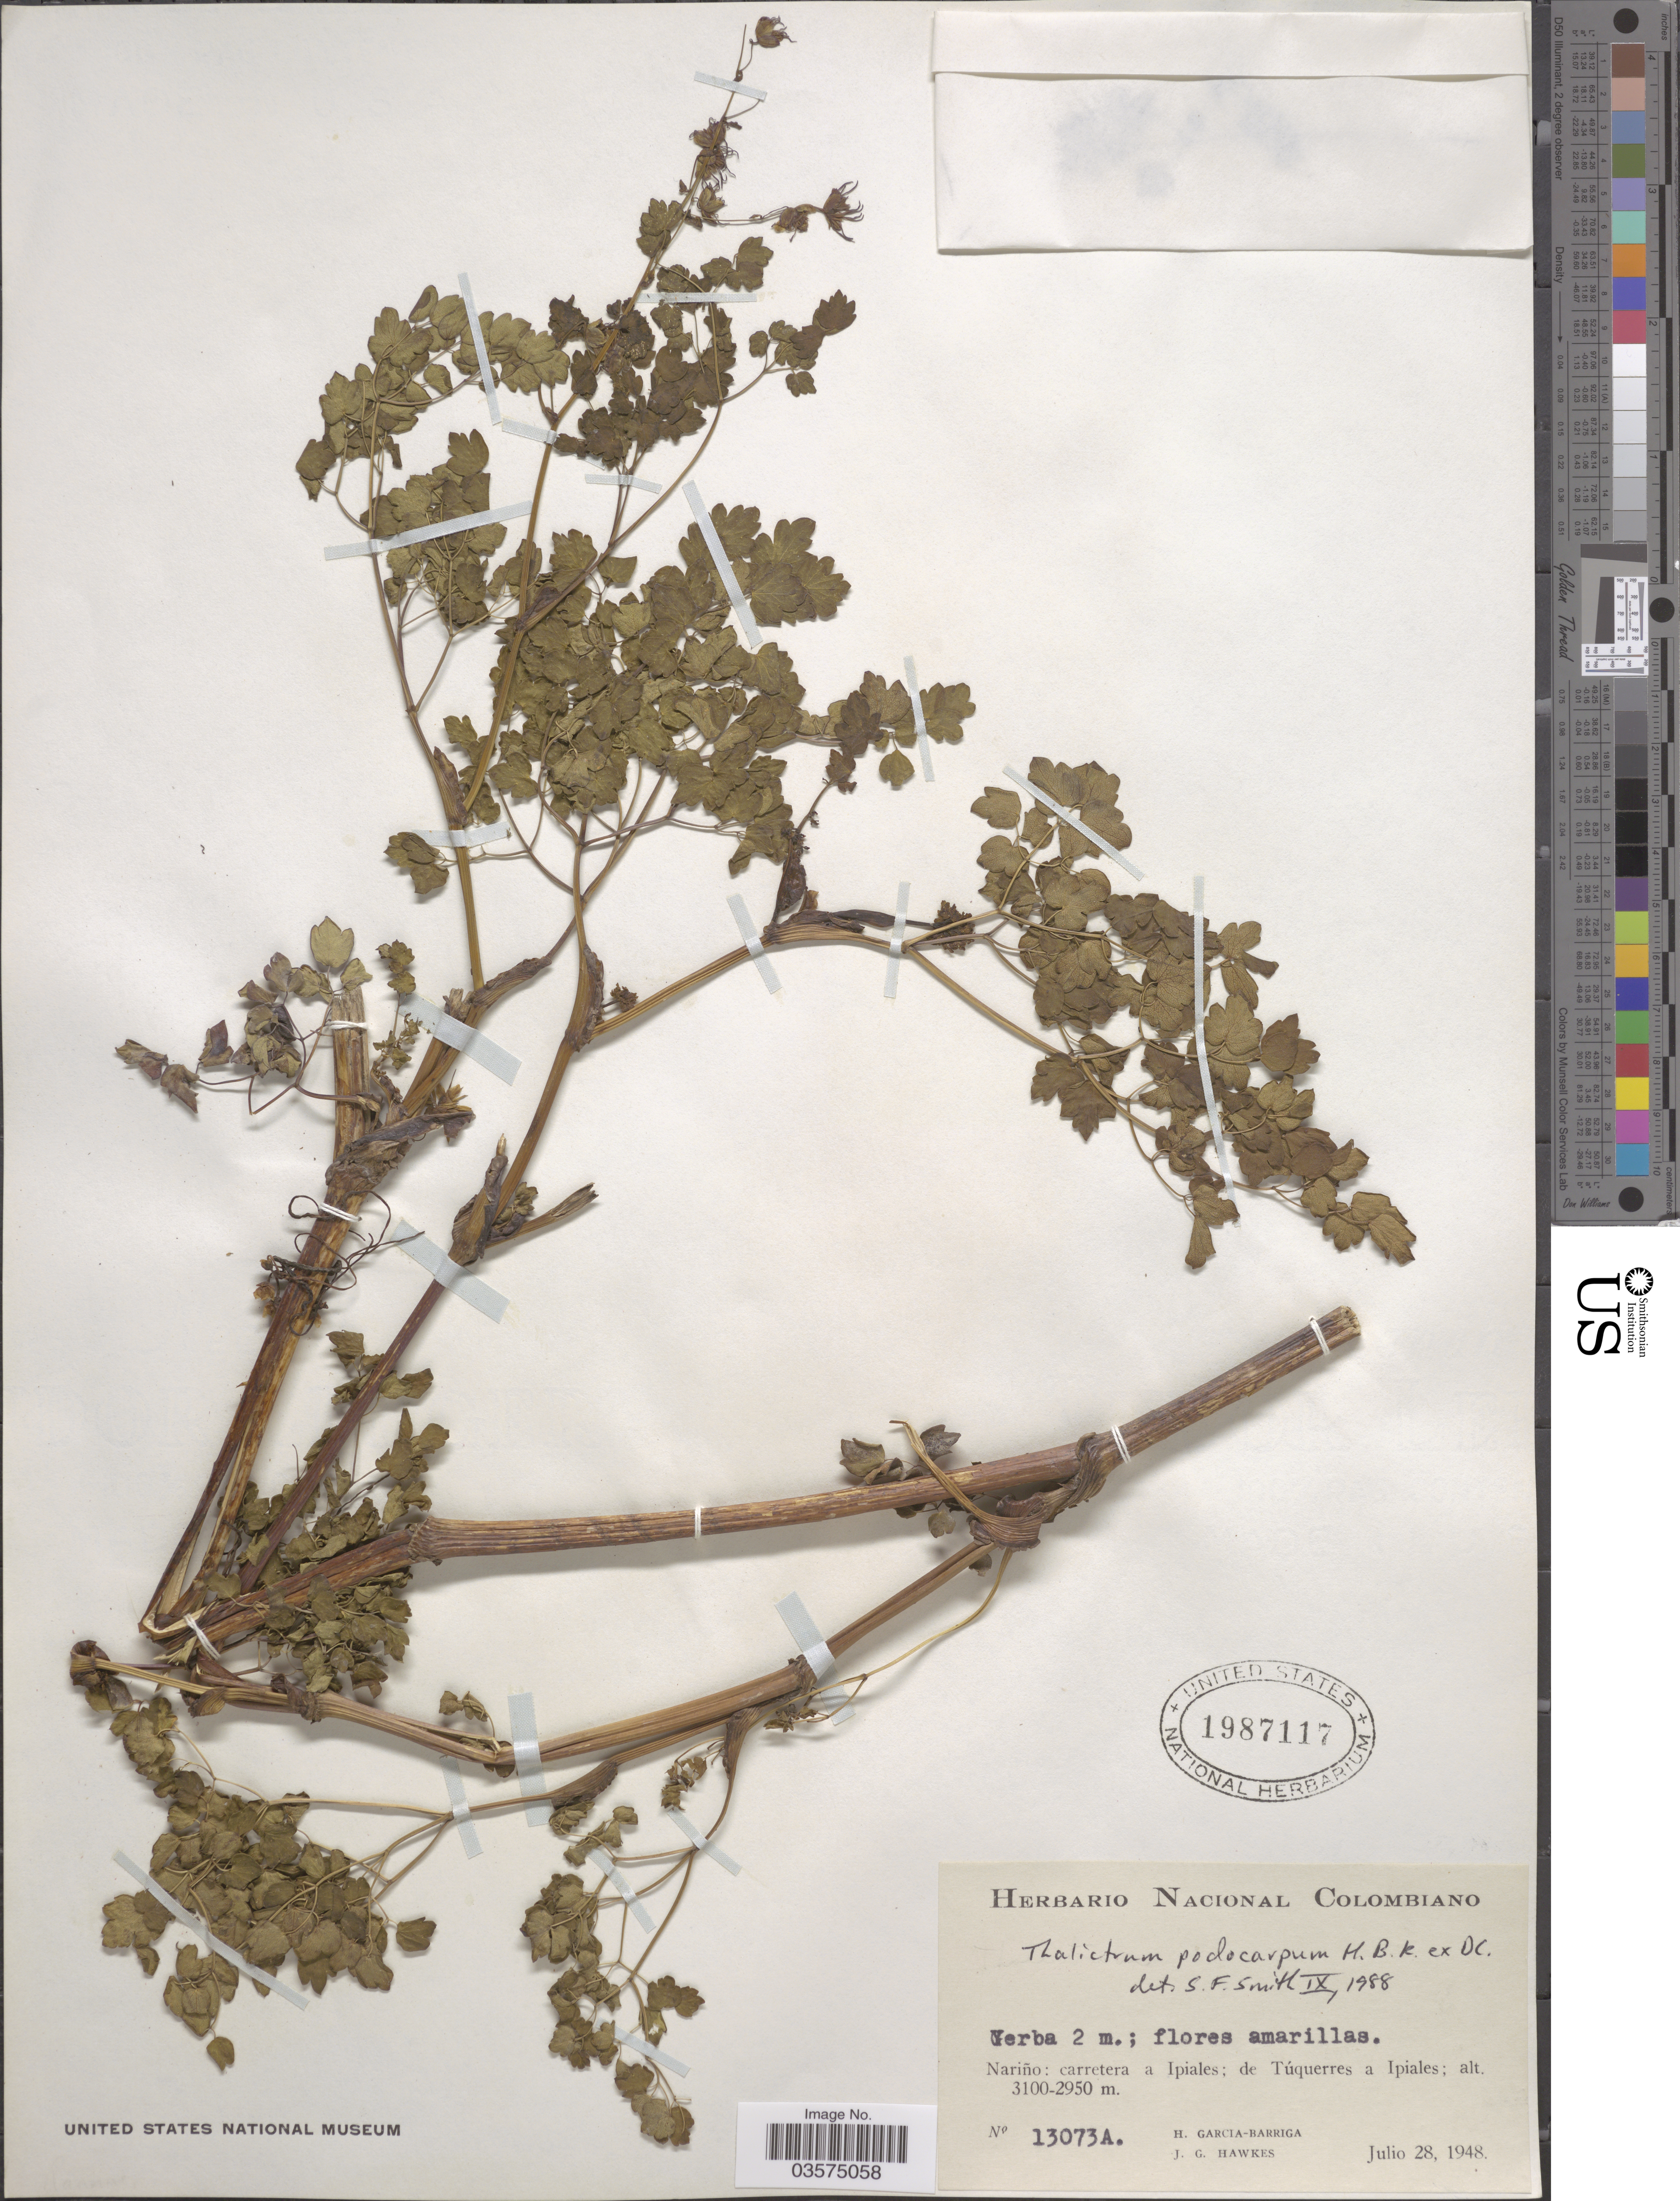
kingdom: Plantae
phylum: Tracheophyta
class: Magnoliopsida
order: Ranunculales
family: Ranunculaceae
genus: Thalictrum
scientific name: Thalictrum podocarpum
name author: Kunth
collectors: H. García Barriga & J. Hawkes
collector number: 13073A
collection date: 1948-07-28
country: Colombia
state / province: Nariño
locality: Carretera a Ipiales; de Túquerres a Ipiales.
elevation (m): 2950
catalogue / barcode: US 1987117